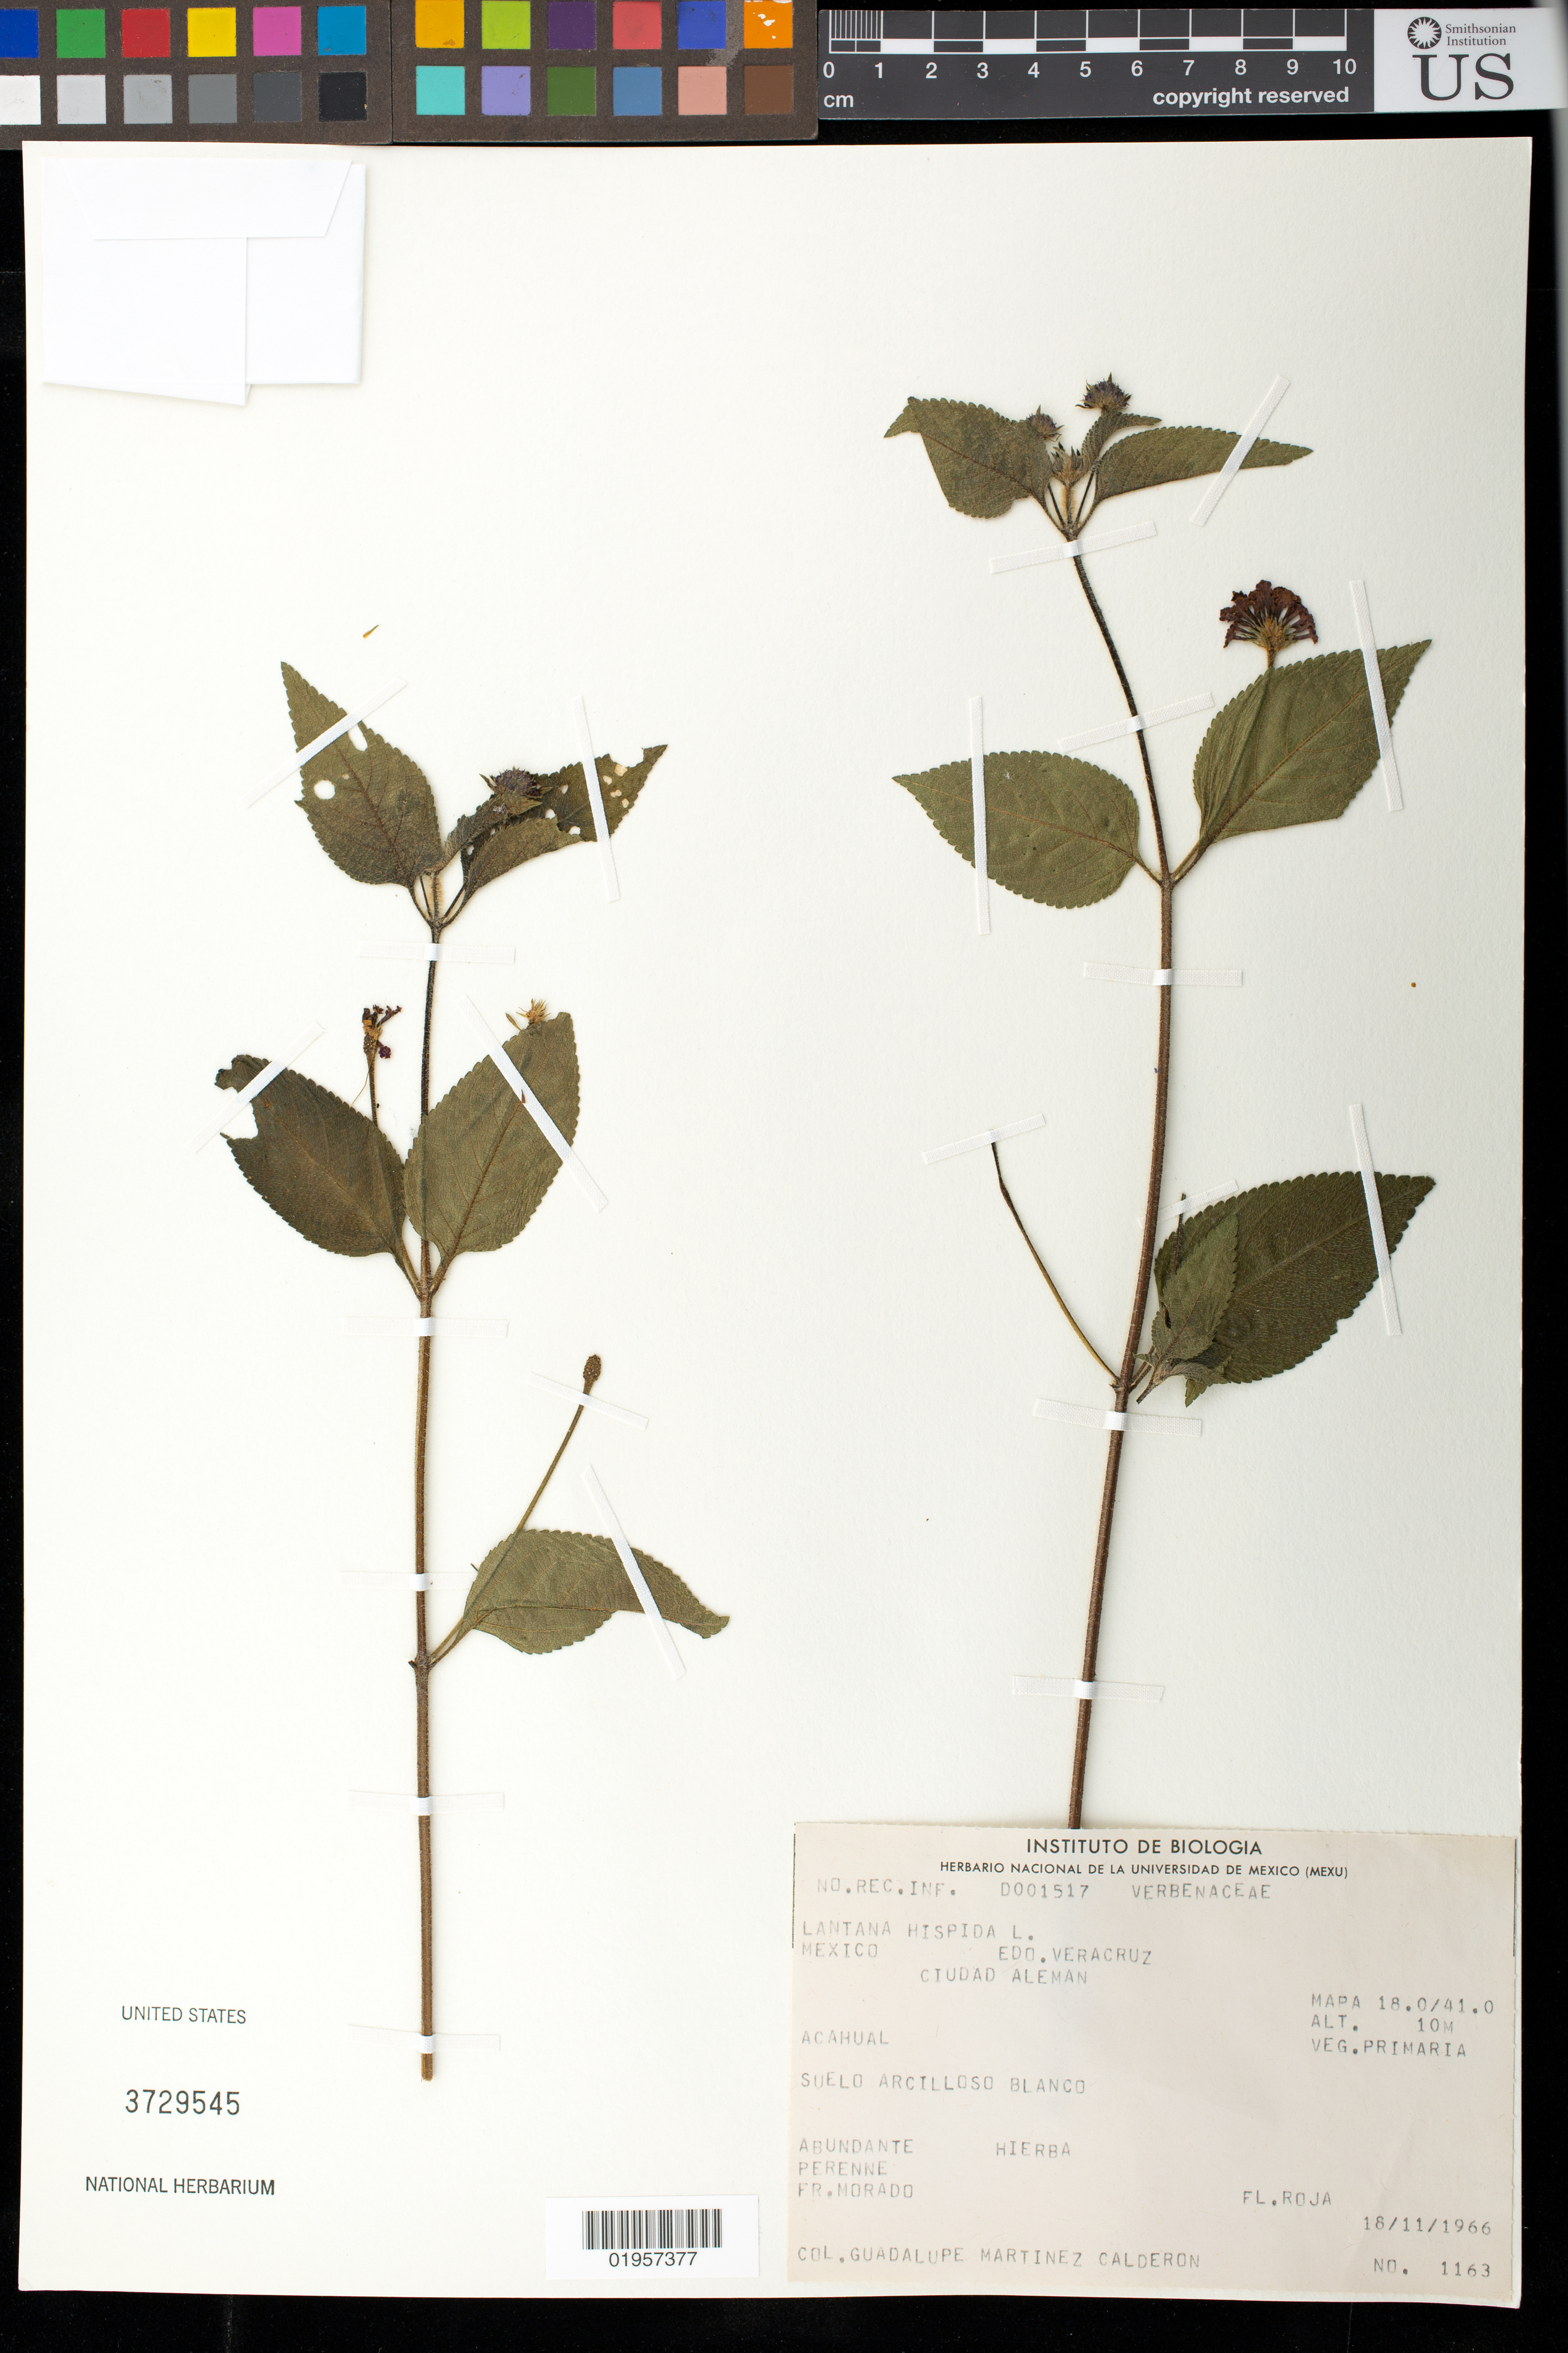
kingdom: Plantae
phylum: Tracheophyta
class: Magnoliopsida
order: Lamiales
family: Verbenaceae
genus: Lantana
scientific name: Lantana hispida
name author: Kunth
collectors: G. Martínez Calderón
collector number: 1163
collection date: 1967-11-18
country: Mexico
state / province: Veracruz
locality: Ciudad Aleman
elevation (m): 10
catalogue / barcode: US 3729545